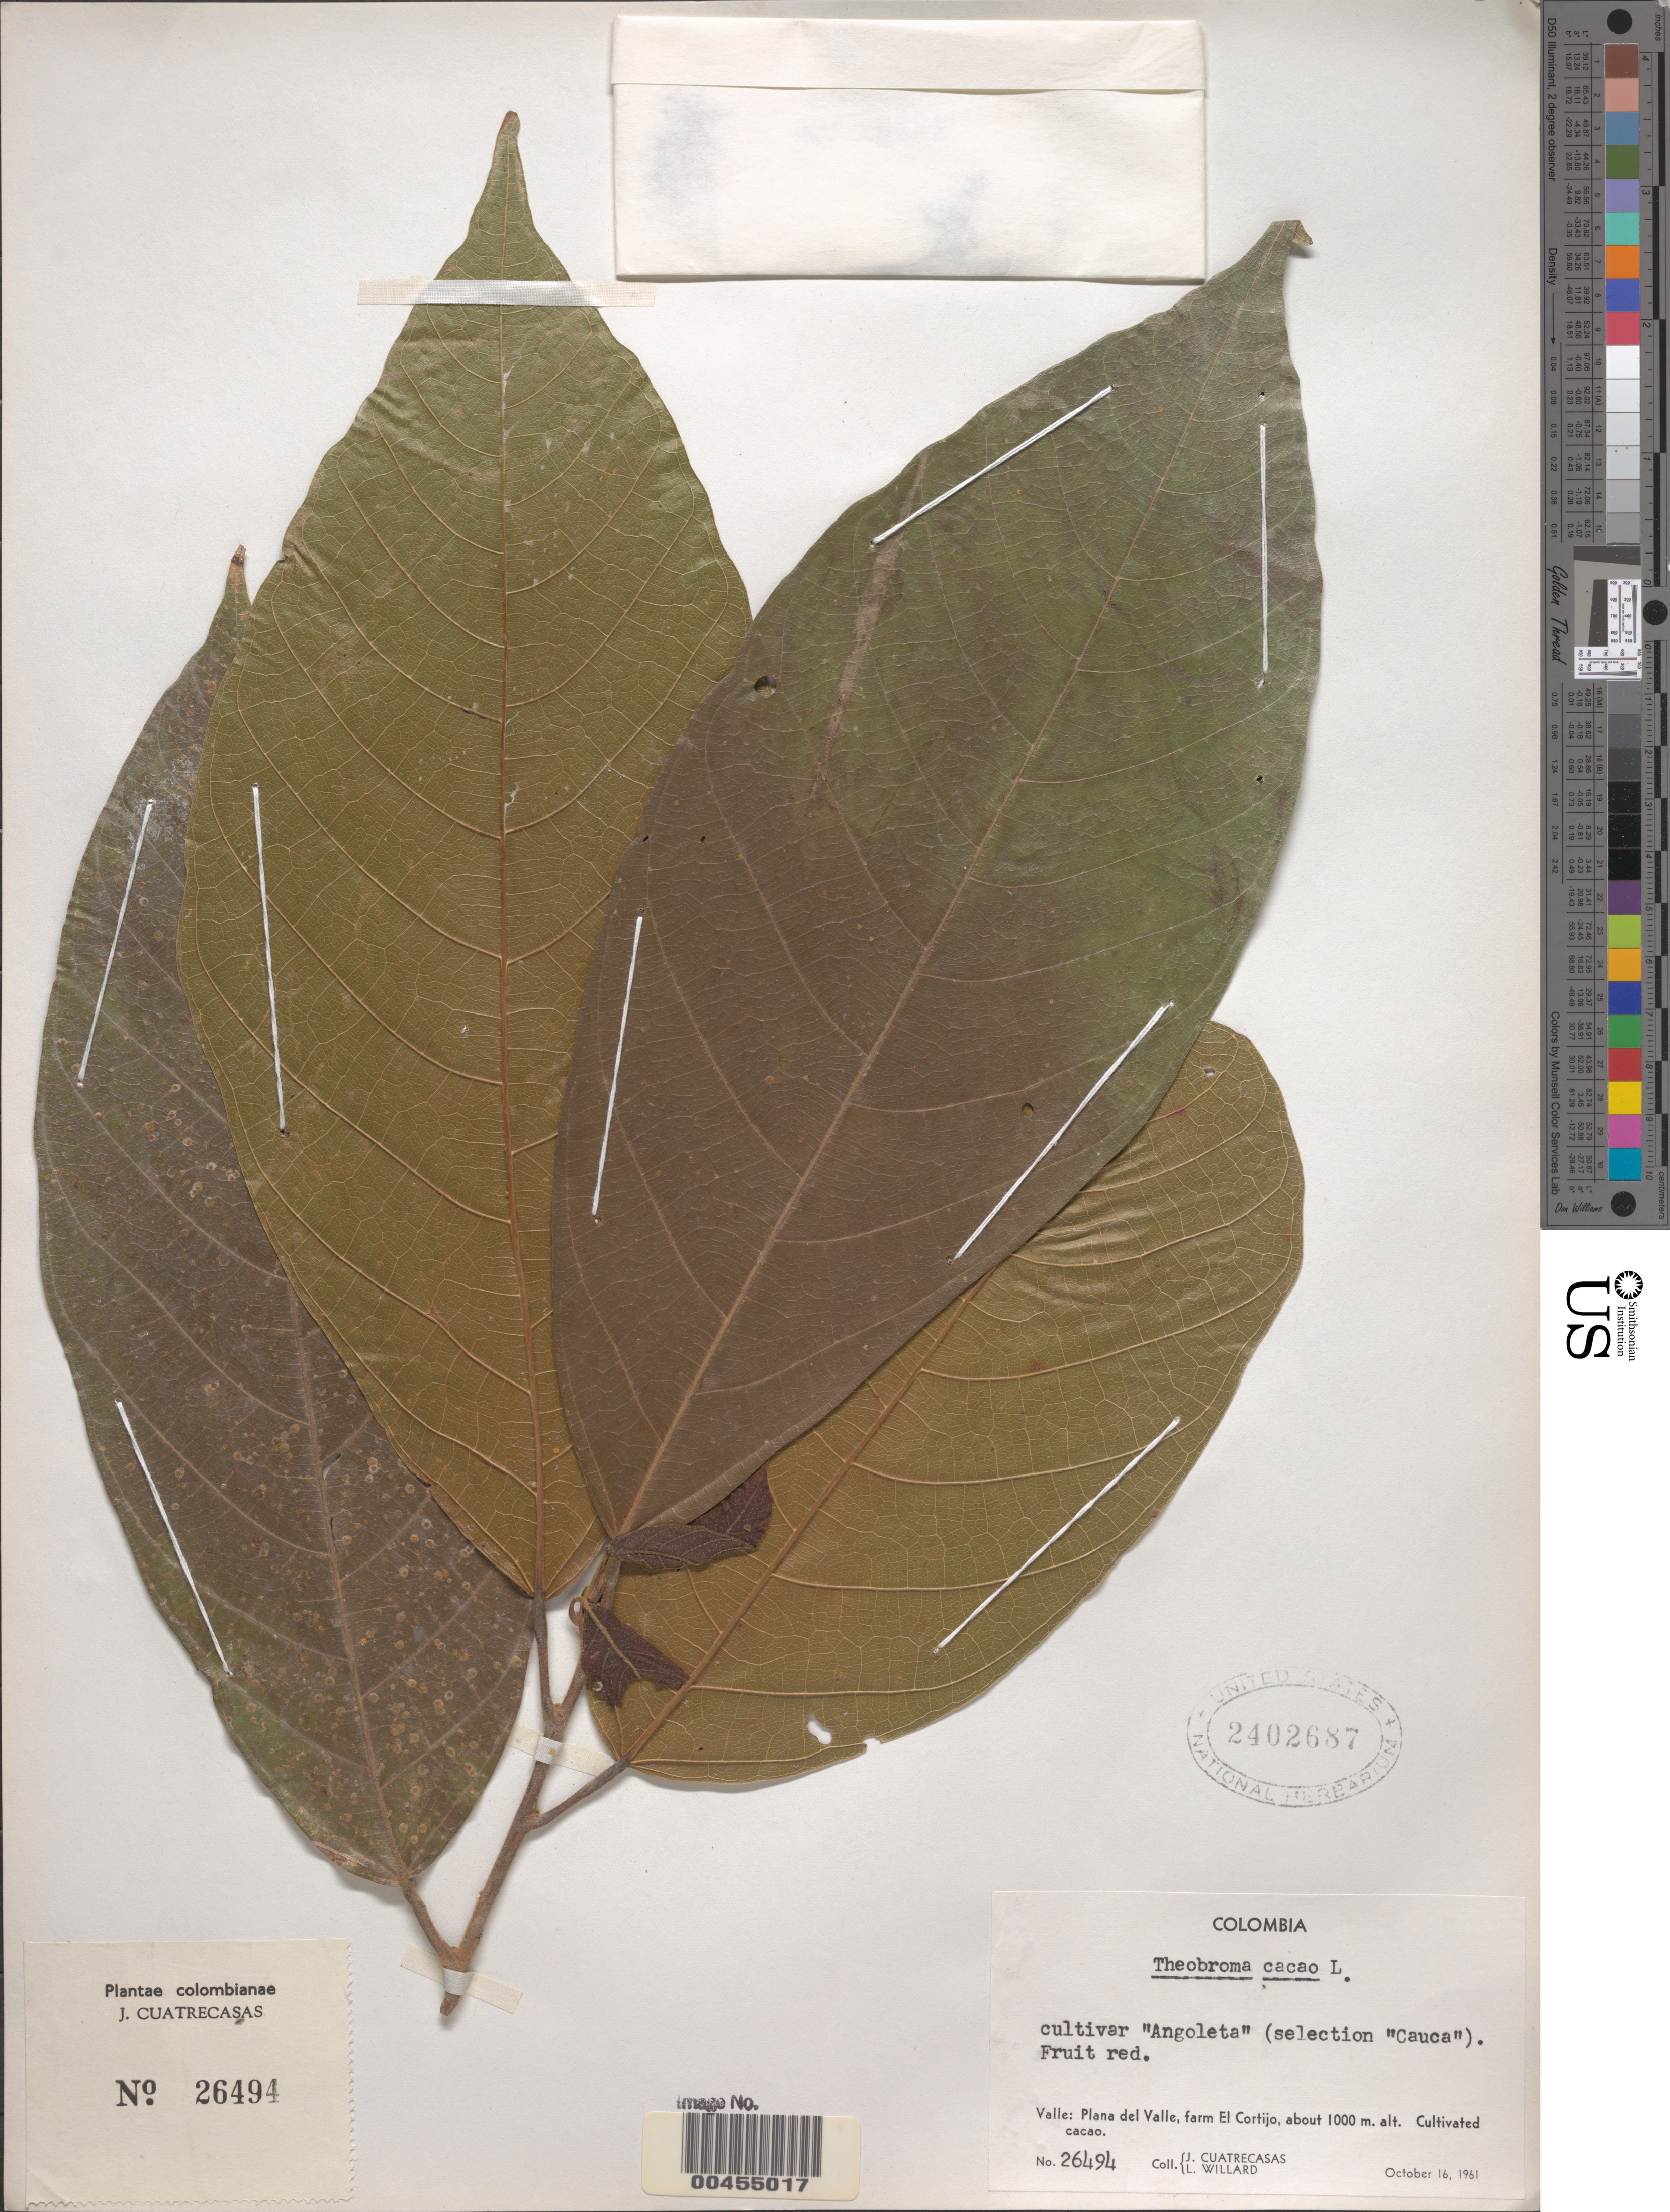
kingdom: Plantae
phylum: Tracheophyta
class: Magnoliopsida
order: Malvales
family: Malvaceae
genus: Theobroma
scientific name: Theobroma cacao 'Angoleta'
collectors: J. Cuatrecasas & L. Willard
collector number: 26494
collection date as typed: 14 Oct 1961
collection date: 1961-10-14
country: Colombia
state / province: Valle del Cauca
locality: Plana del Valle, farm El Cortijo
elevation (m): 1000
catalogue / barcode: US 2402687